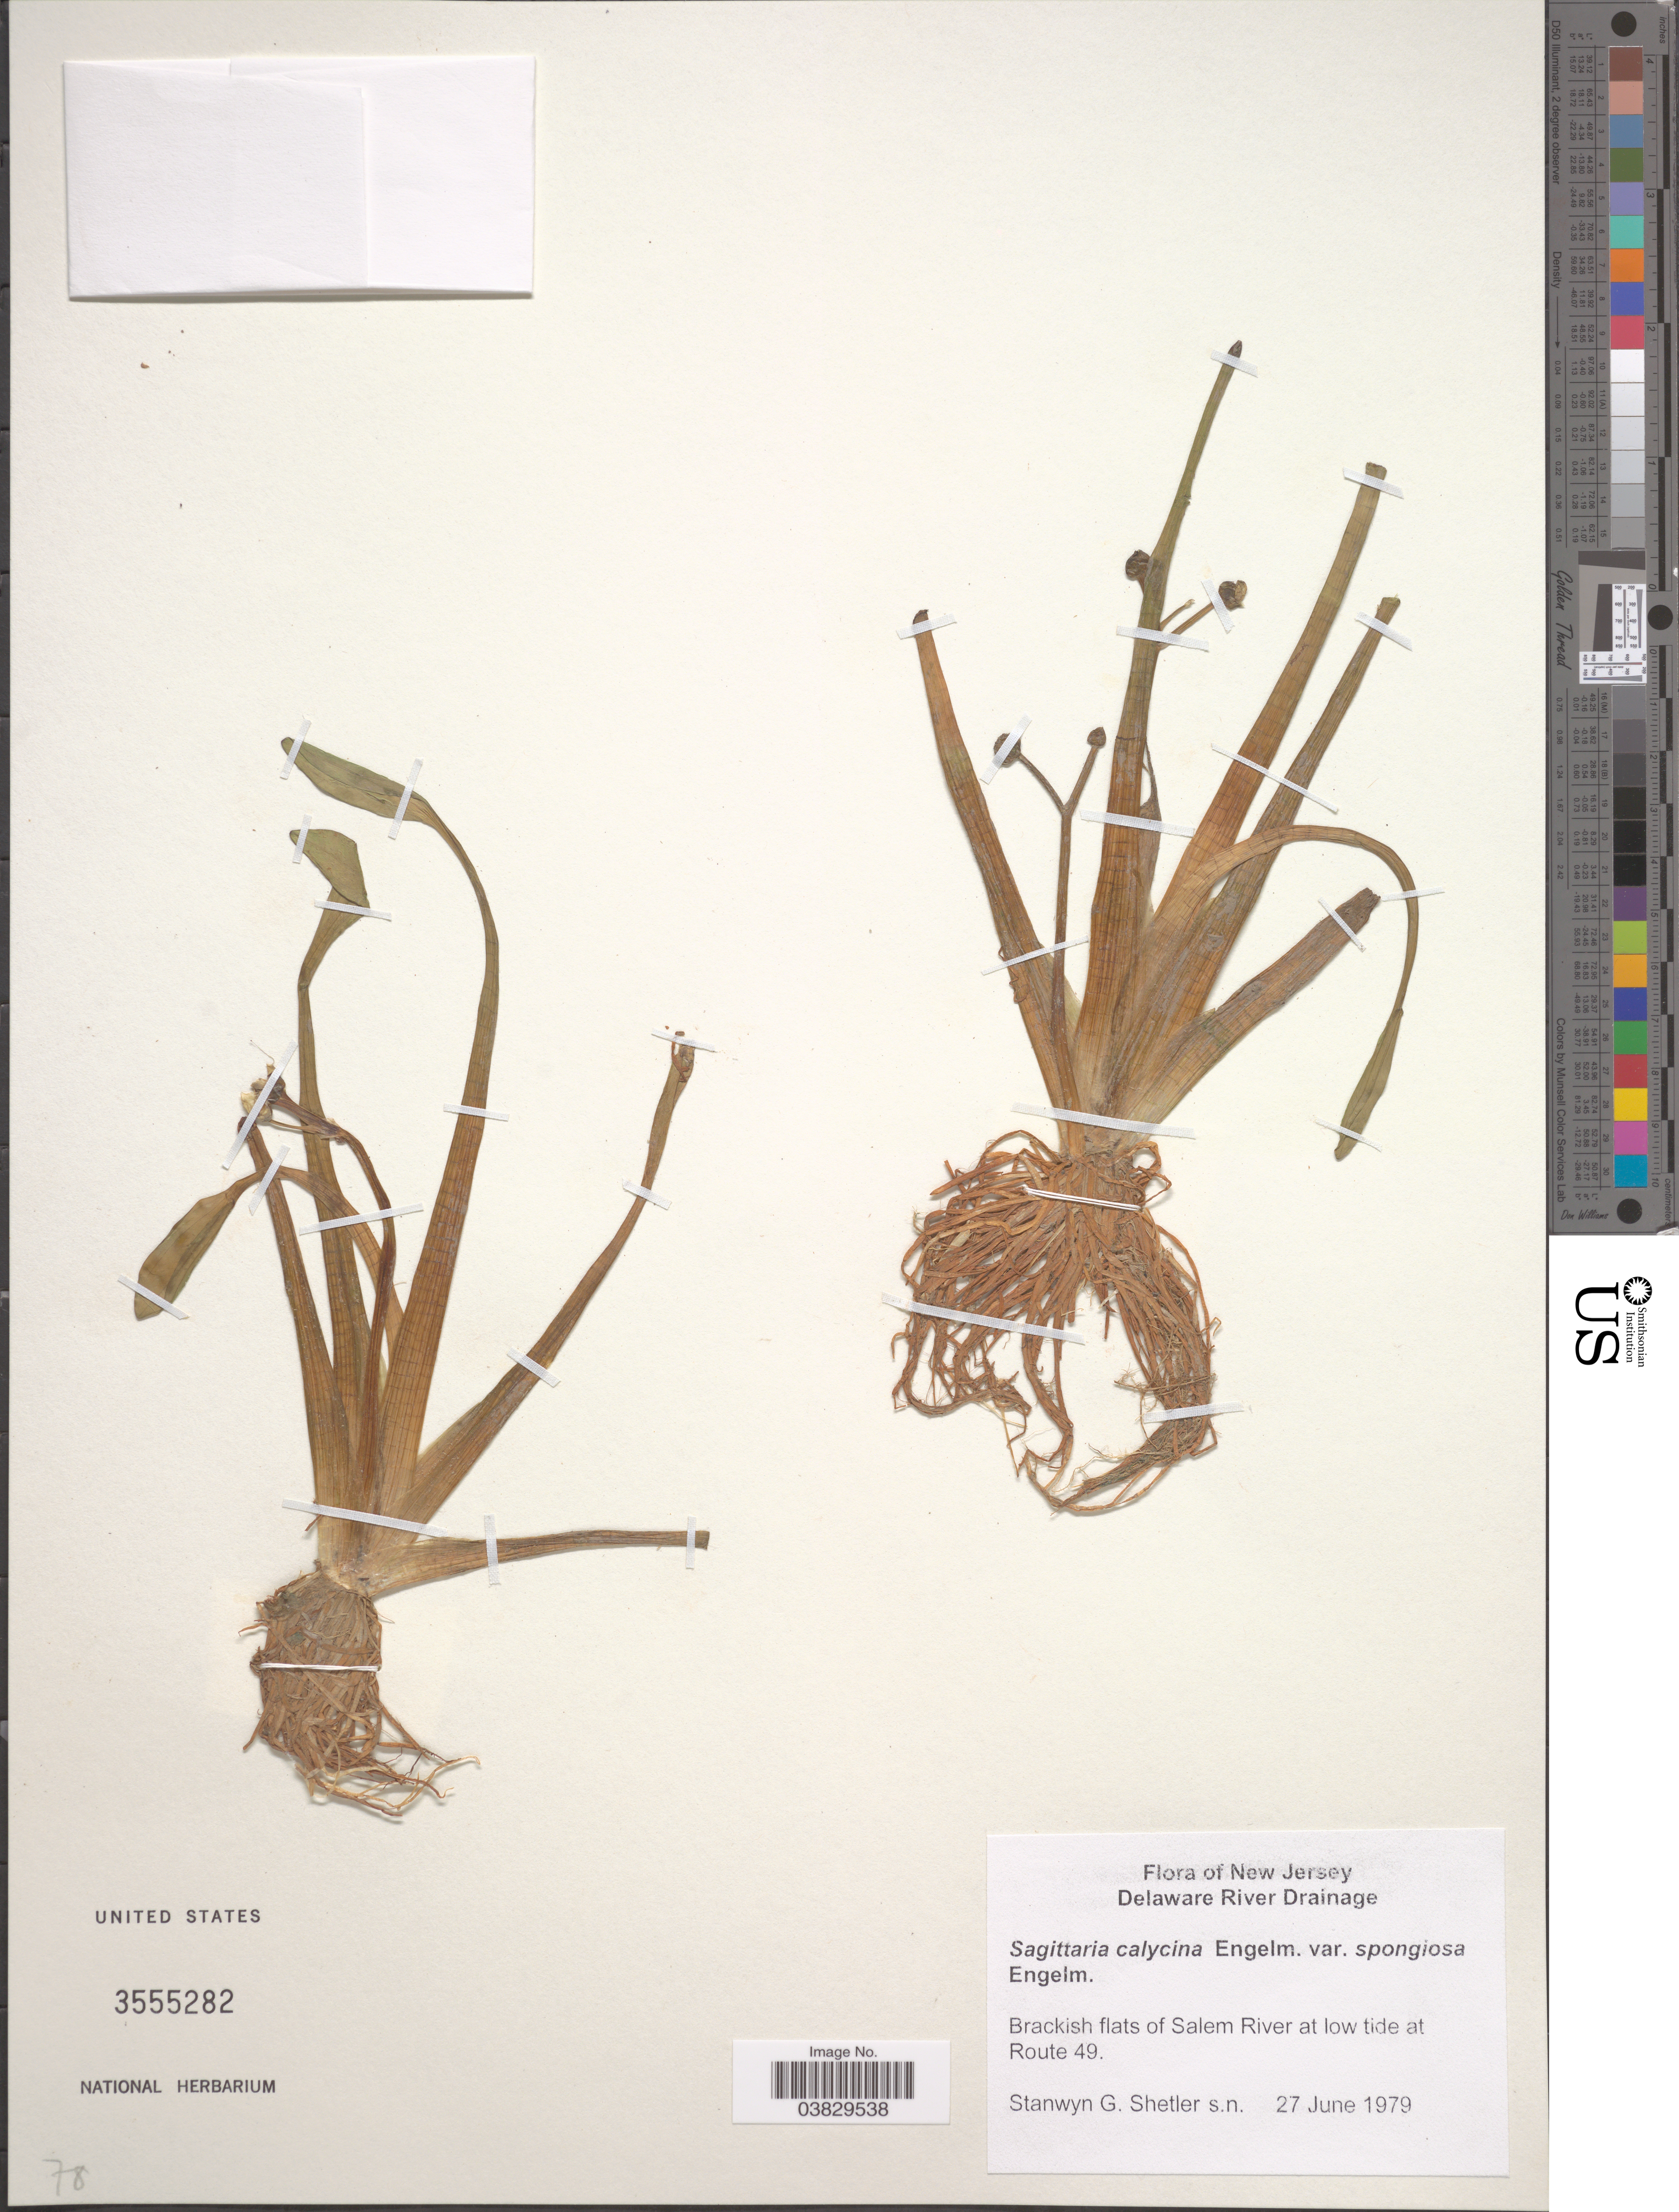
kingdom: Plantae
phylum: Tracheophyta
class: Liliopsida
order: Alismatales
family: Alismataceae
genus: Sagittaria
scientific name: Sagittaria calycina var. spongiosa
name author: Engelm.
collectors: S. Shetler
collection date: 1979-06-27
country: United States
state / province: New Jersey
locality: Delaware River Drainage. Brackish flats of Salem River at low tide at Route 49.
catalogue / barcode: US 3555282